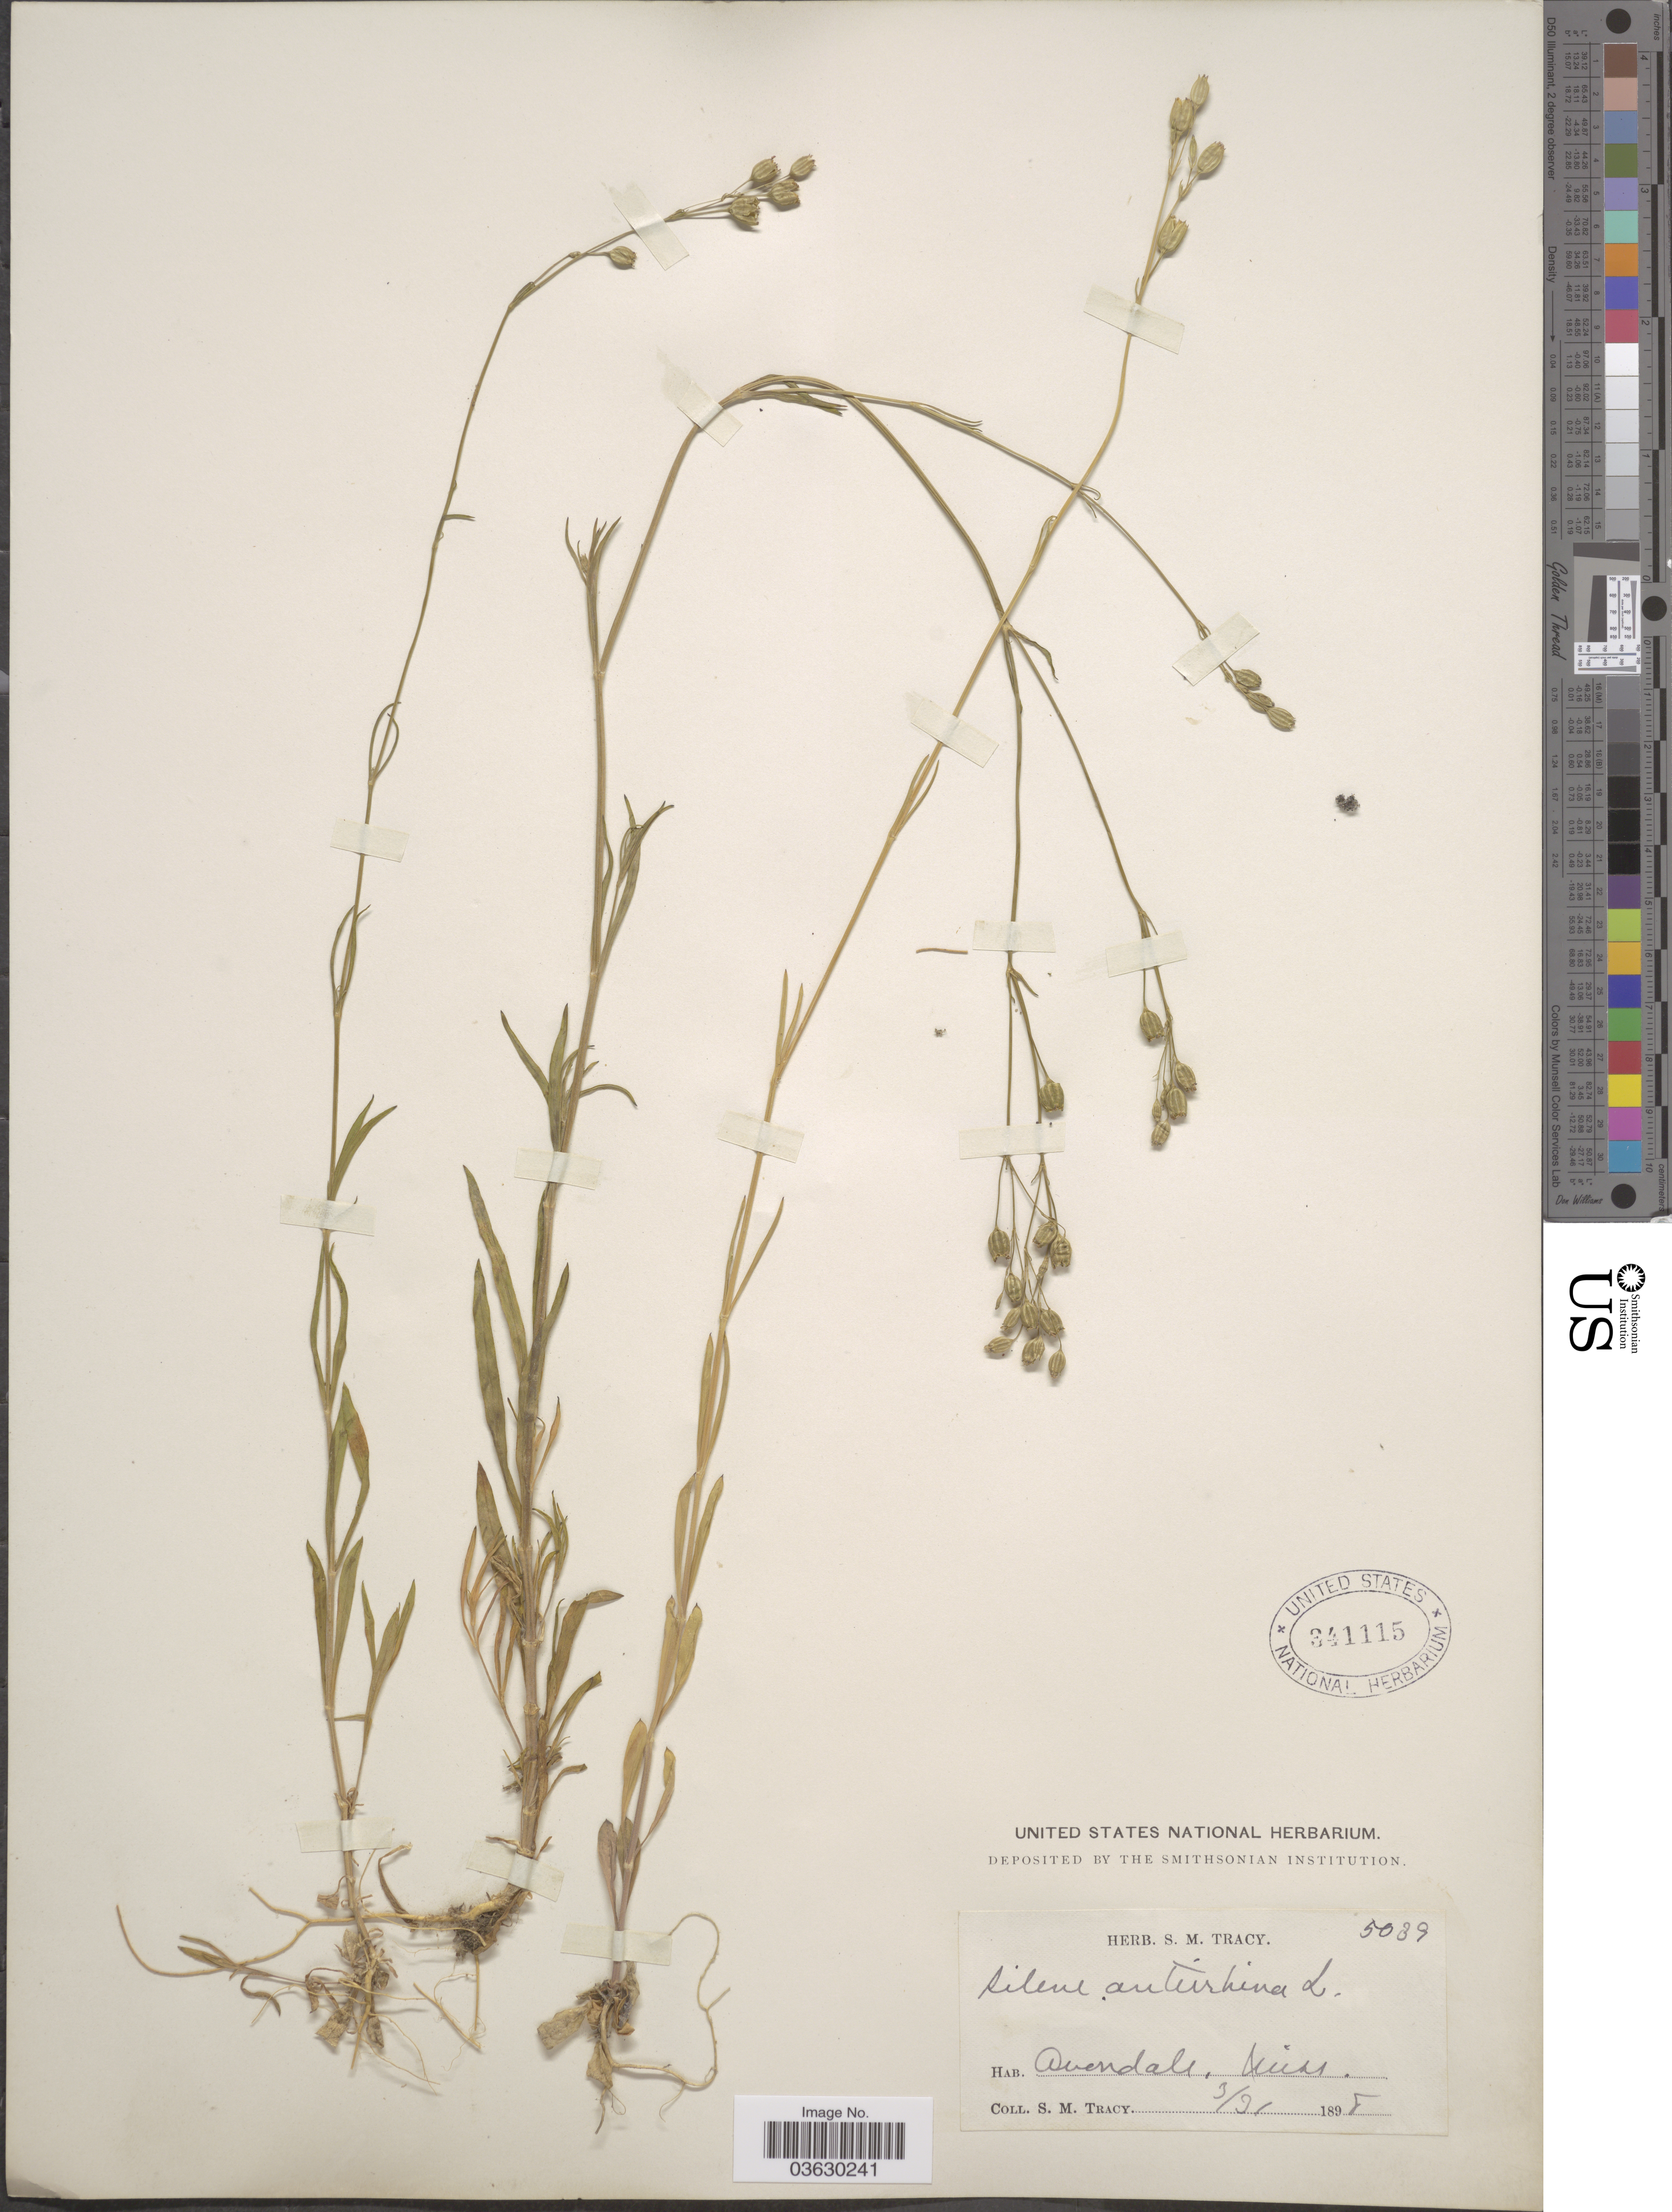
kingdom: Plantae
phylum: Tracheophyta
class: Magnoliopsida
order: Caryophyllales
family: Caryophyllaceae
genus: Silene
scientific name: Silene antirrhina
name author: L.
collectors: S. M. Tracy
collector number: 5089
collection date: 1898-03-31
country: United States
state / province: Mississippi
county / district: Oktibbeha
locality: Avondale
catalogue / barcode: US 341115